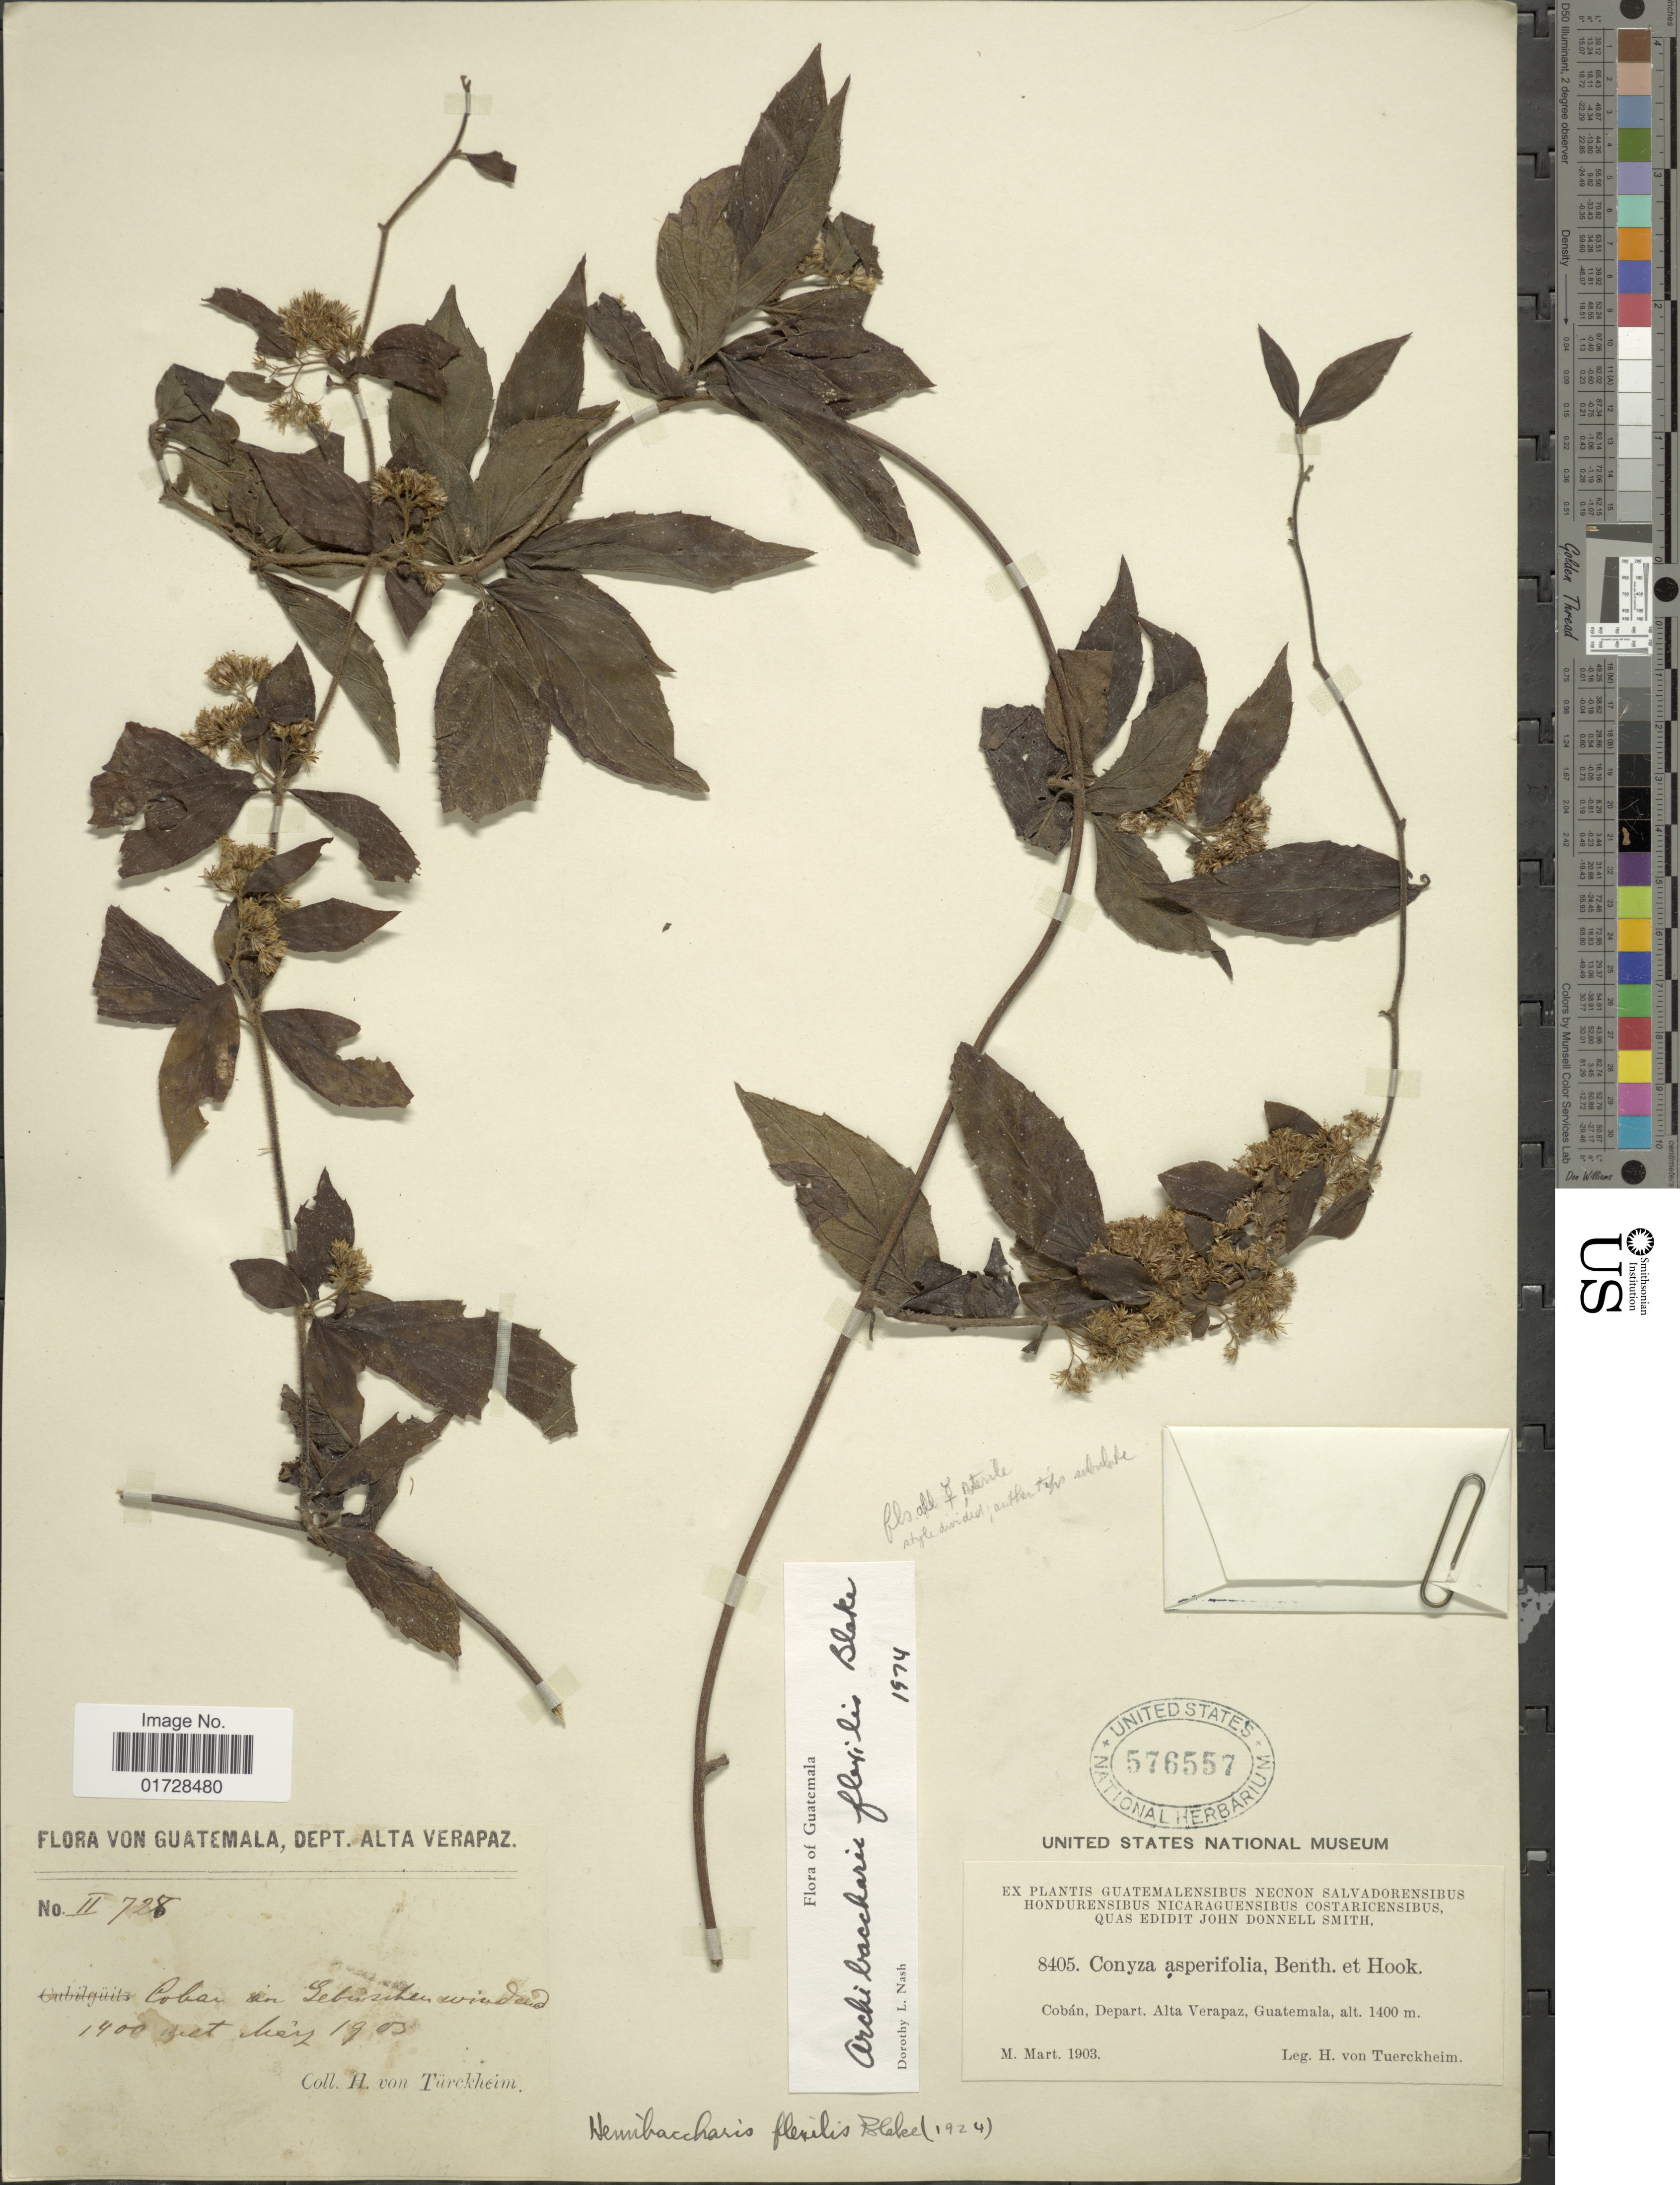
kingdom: Plantae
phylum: Tracheophyta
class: Magnoliopsida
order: Asterales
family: Asteraceae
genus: Archibaccharis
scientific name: Archibaccharis flexilis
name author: (S.F. Blake) S.F. Blake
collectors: H. von Türckheim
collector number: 8405/2 728*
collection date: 1903-03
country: Guatemala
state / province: Alta Verapaz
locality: Coban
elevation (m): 1400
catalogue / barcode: US 576557